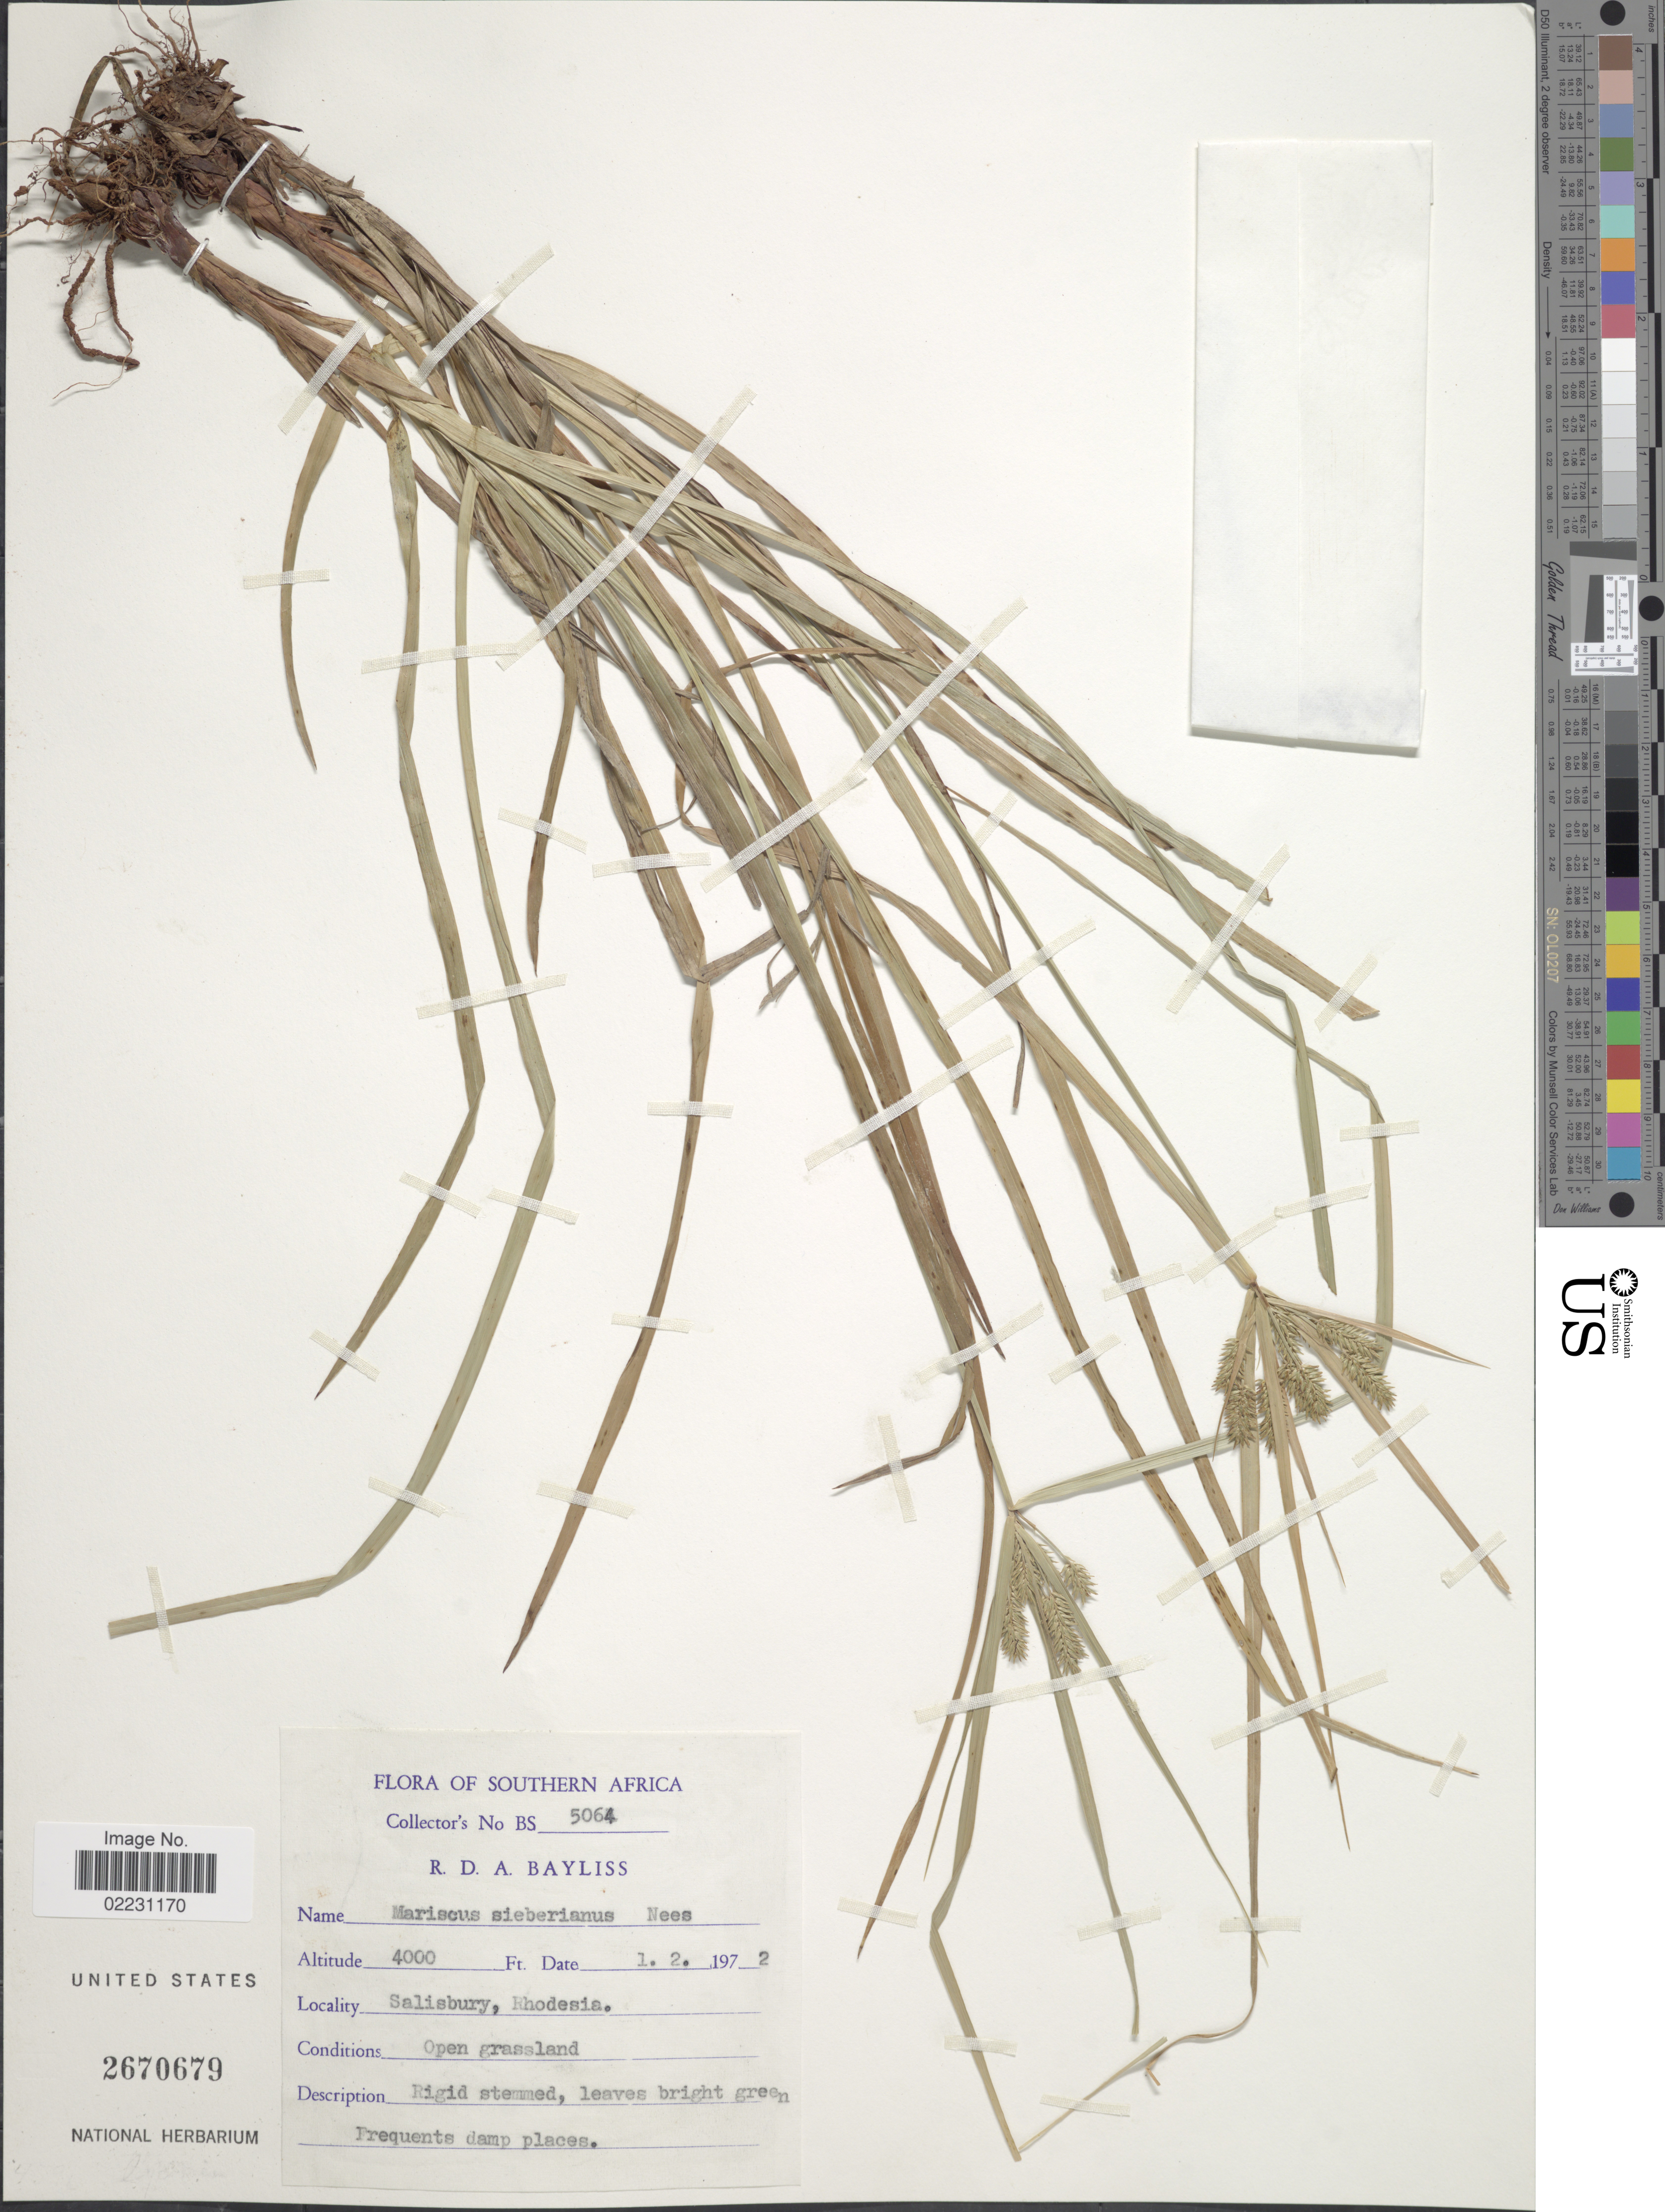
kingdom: Plantae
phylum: Tracheophyta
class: Liliopsida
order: Poales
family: Cyperaceae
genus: Cyperus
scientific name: Cyperus cyperoides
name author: (L.) Kuntze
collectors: R. Bayliss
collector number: BS5064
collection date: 1972-02-01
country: Zimbabwe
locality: Southern Africa. Salisbury, Rhodesia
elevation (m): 1219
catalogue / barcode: US 2670679